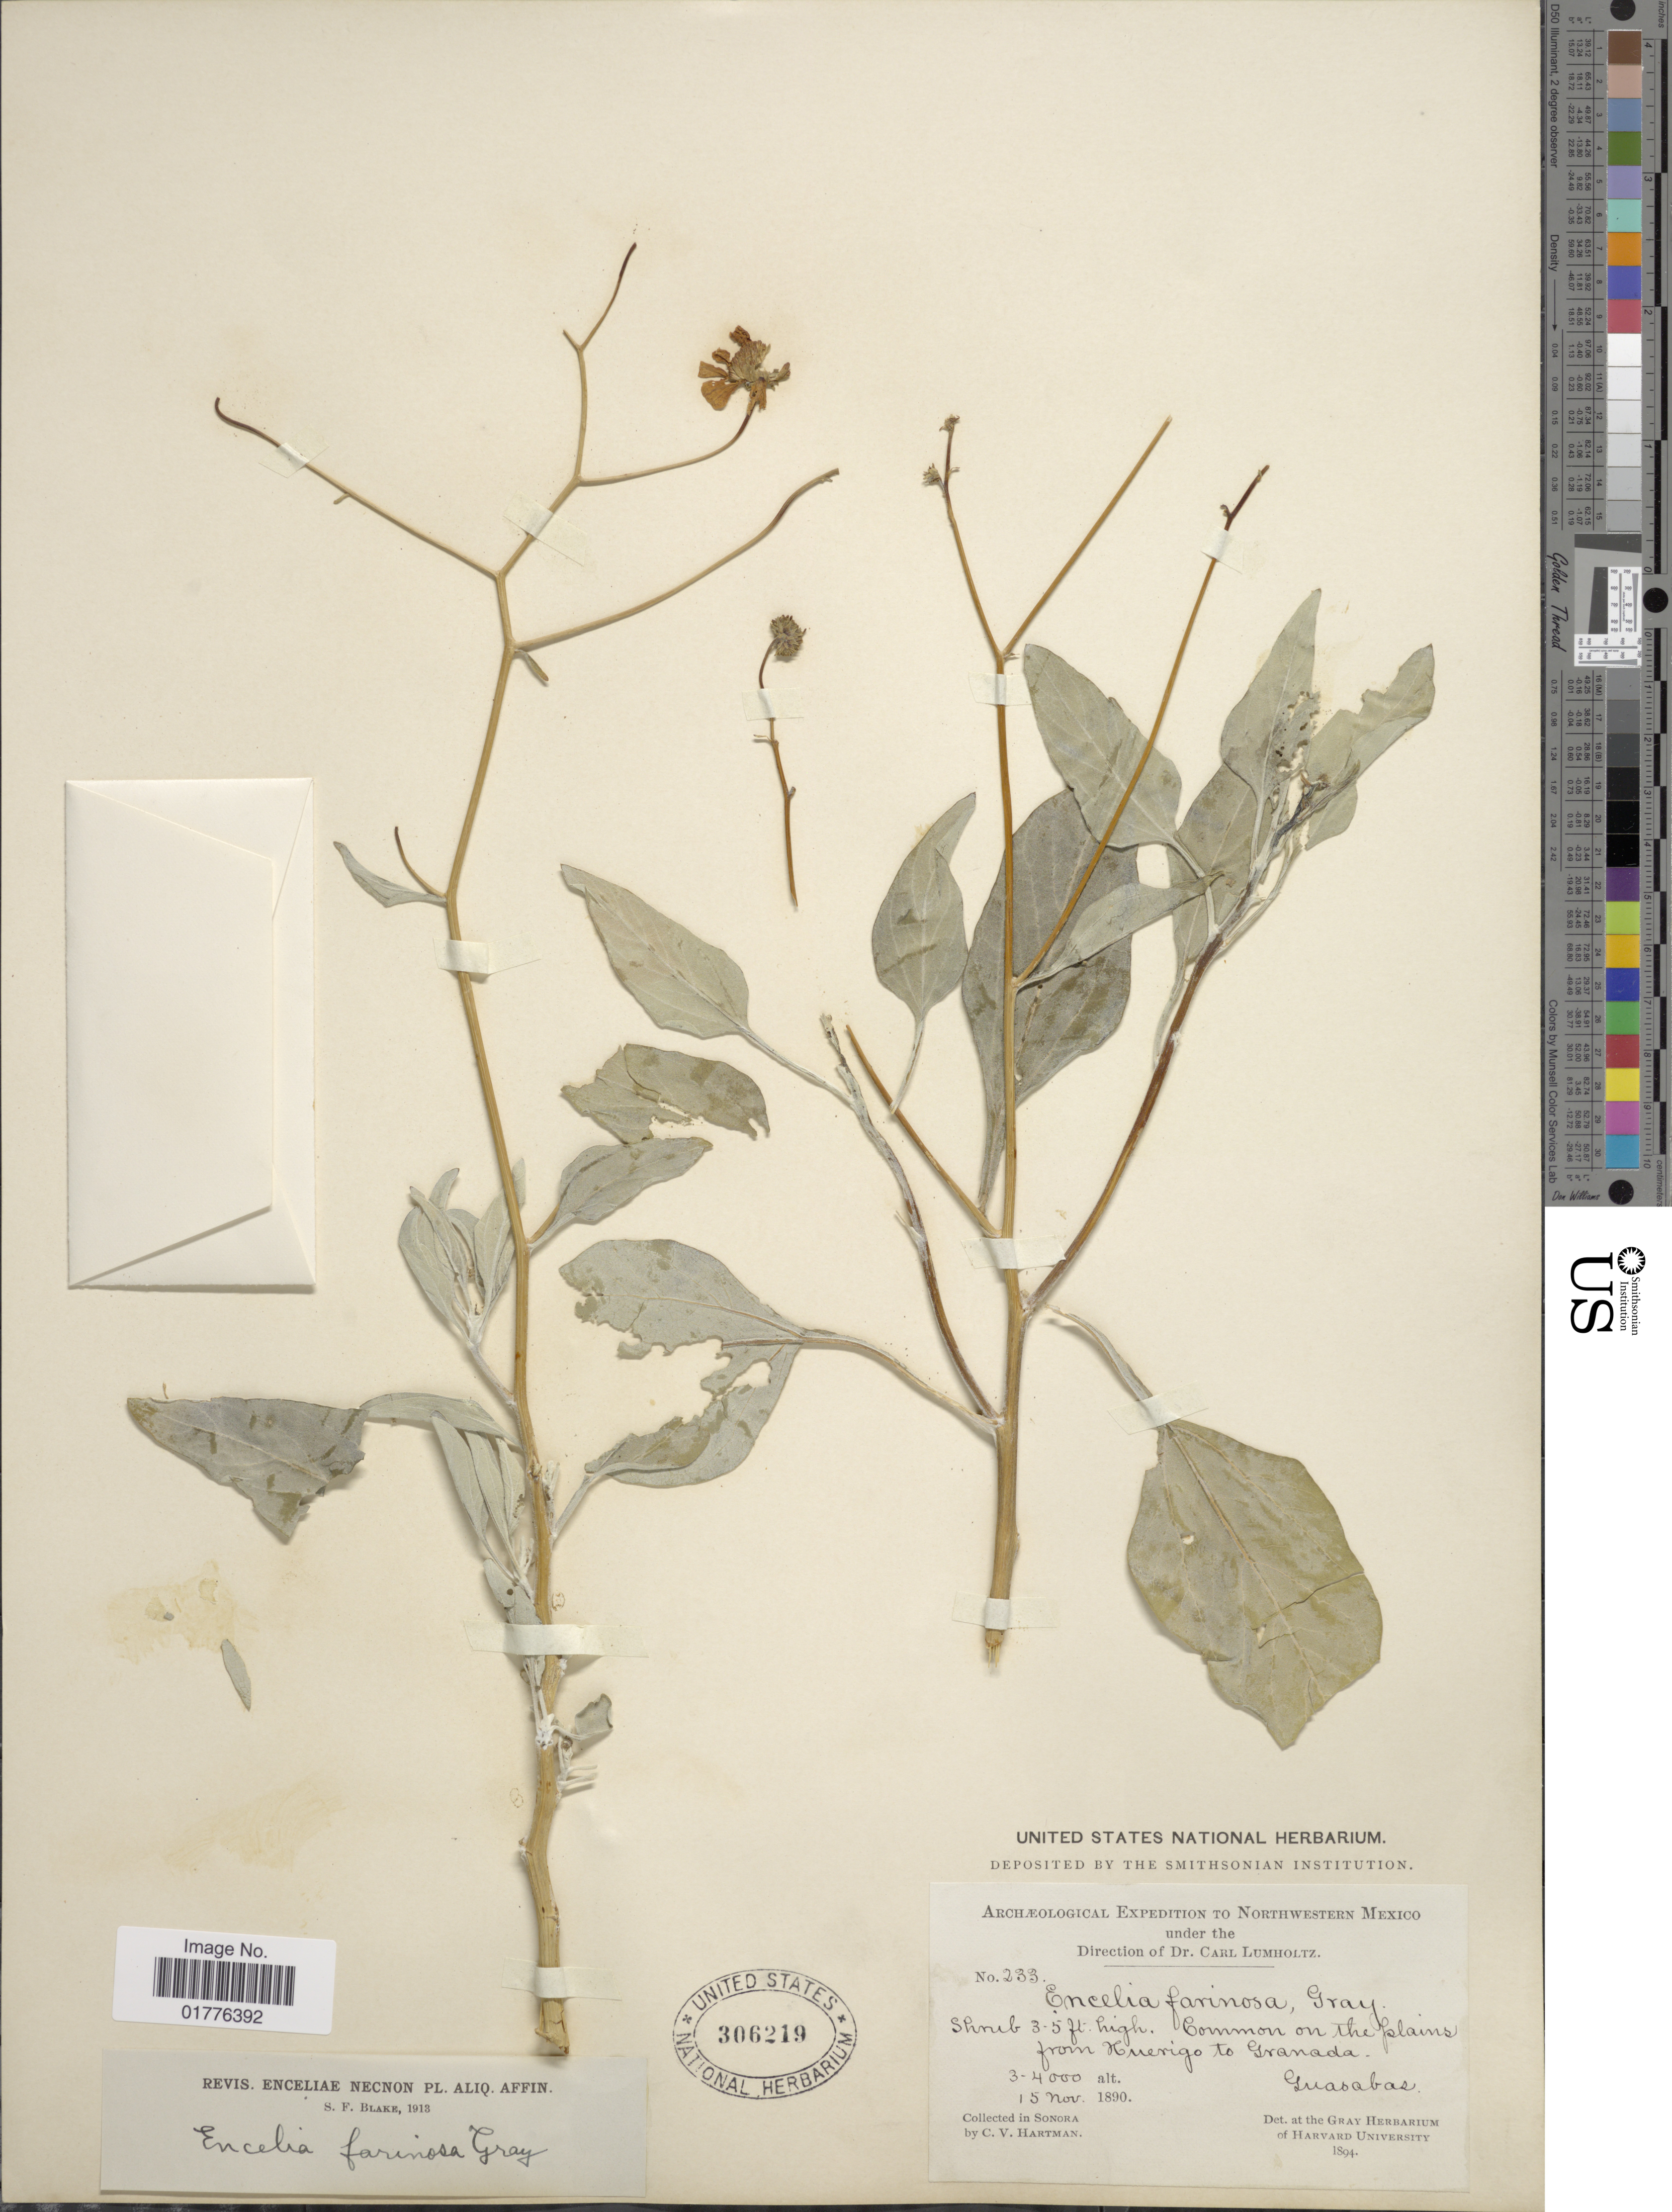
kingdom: Plantae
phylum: Tracheophyta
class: Magnoliopsida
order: Asterales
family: Asteraceae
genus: Encelia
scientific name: Encelia farinosa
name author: A. Gray ex Torr. in Emory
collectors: C. V. Hartman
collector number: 233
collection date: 1890-11-15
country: Mexico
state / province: Sonora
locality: Northwestern Mexico, on the plains from Huerigo to Granada, Guasabaz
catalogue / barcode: US 306219